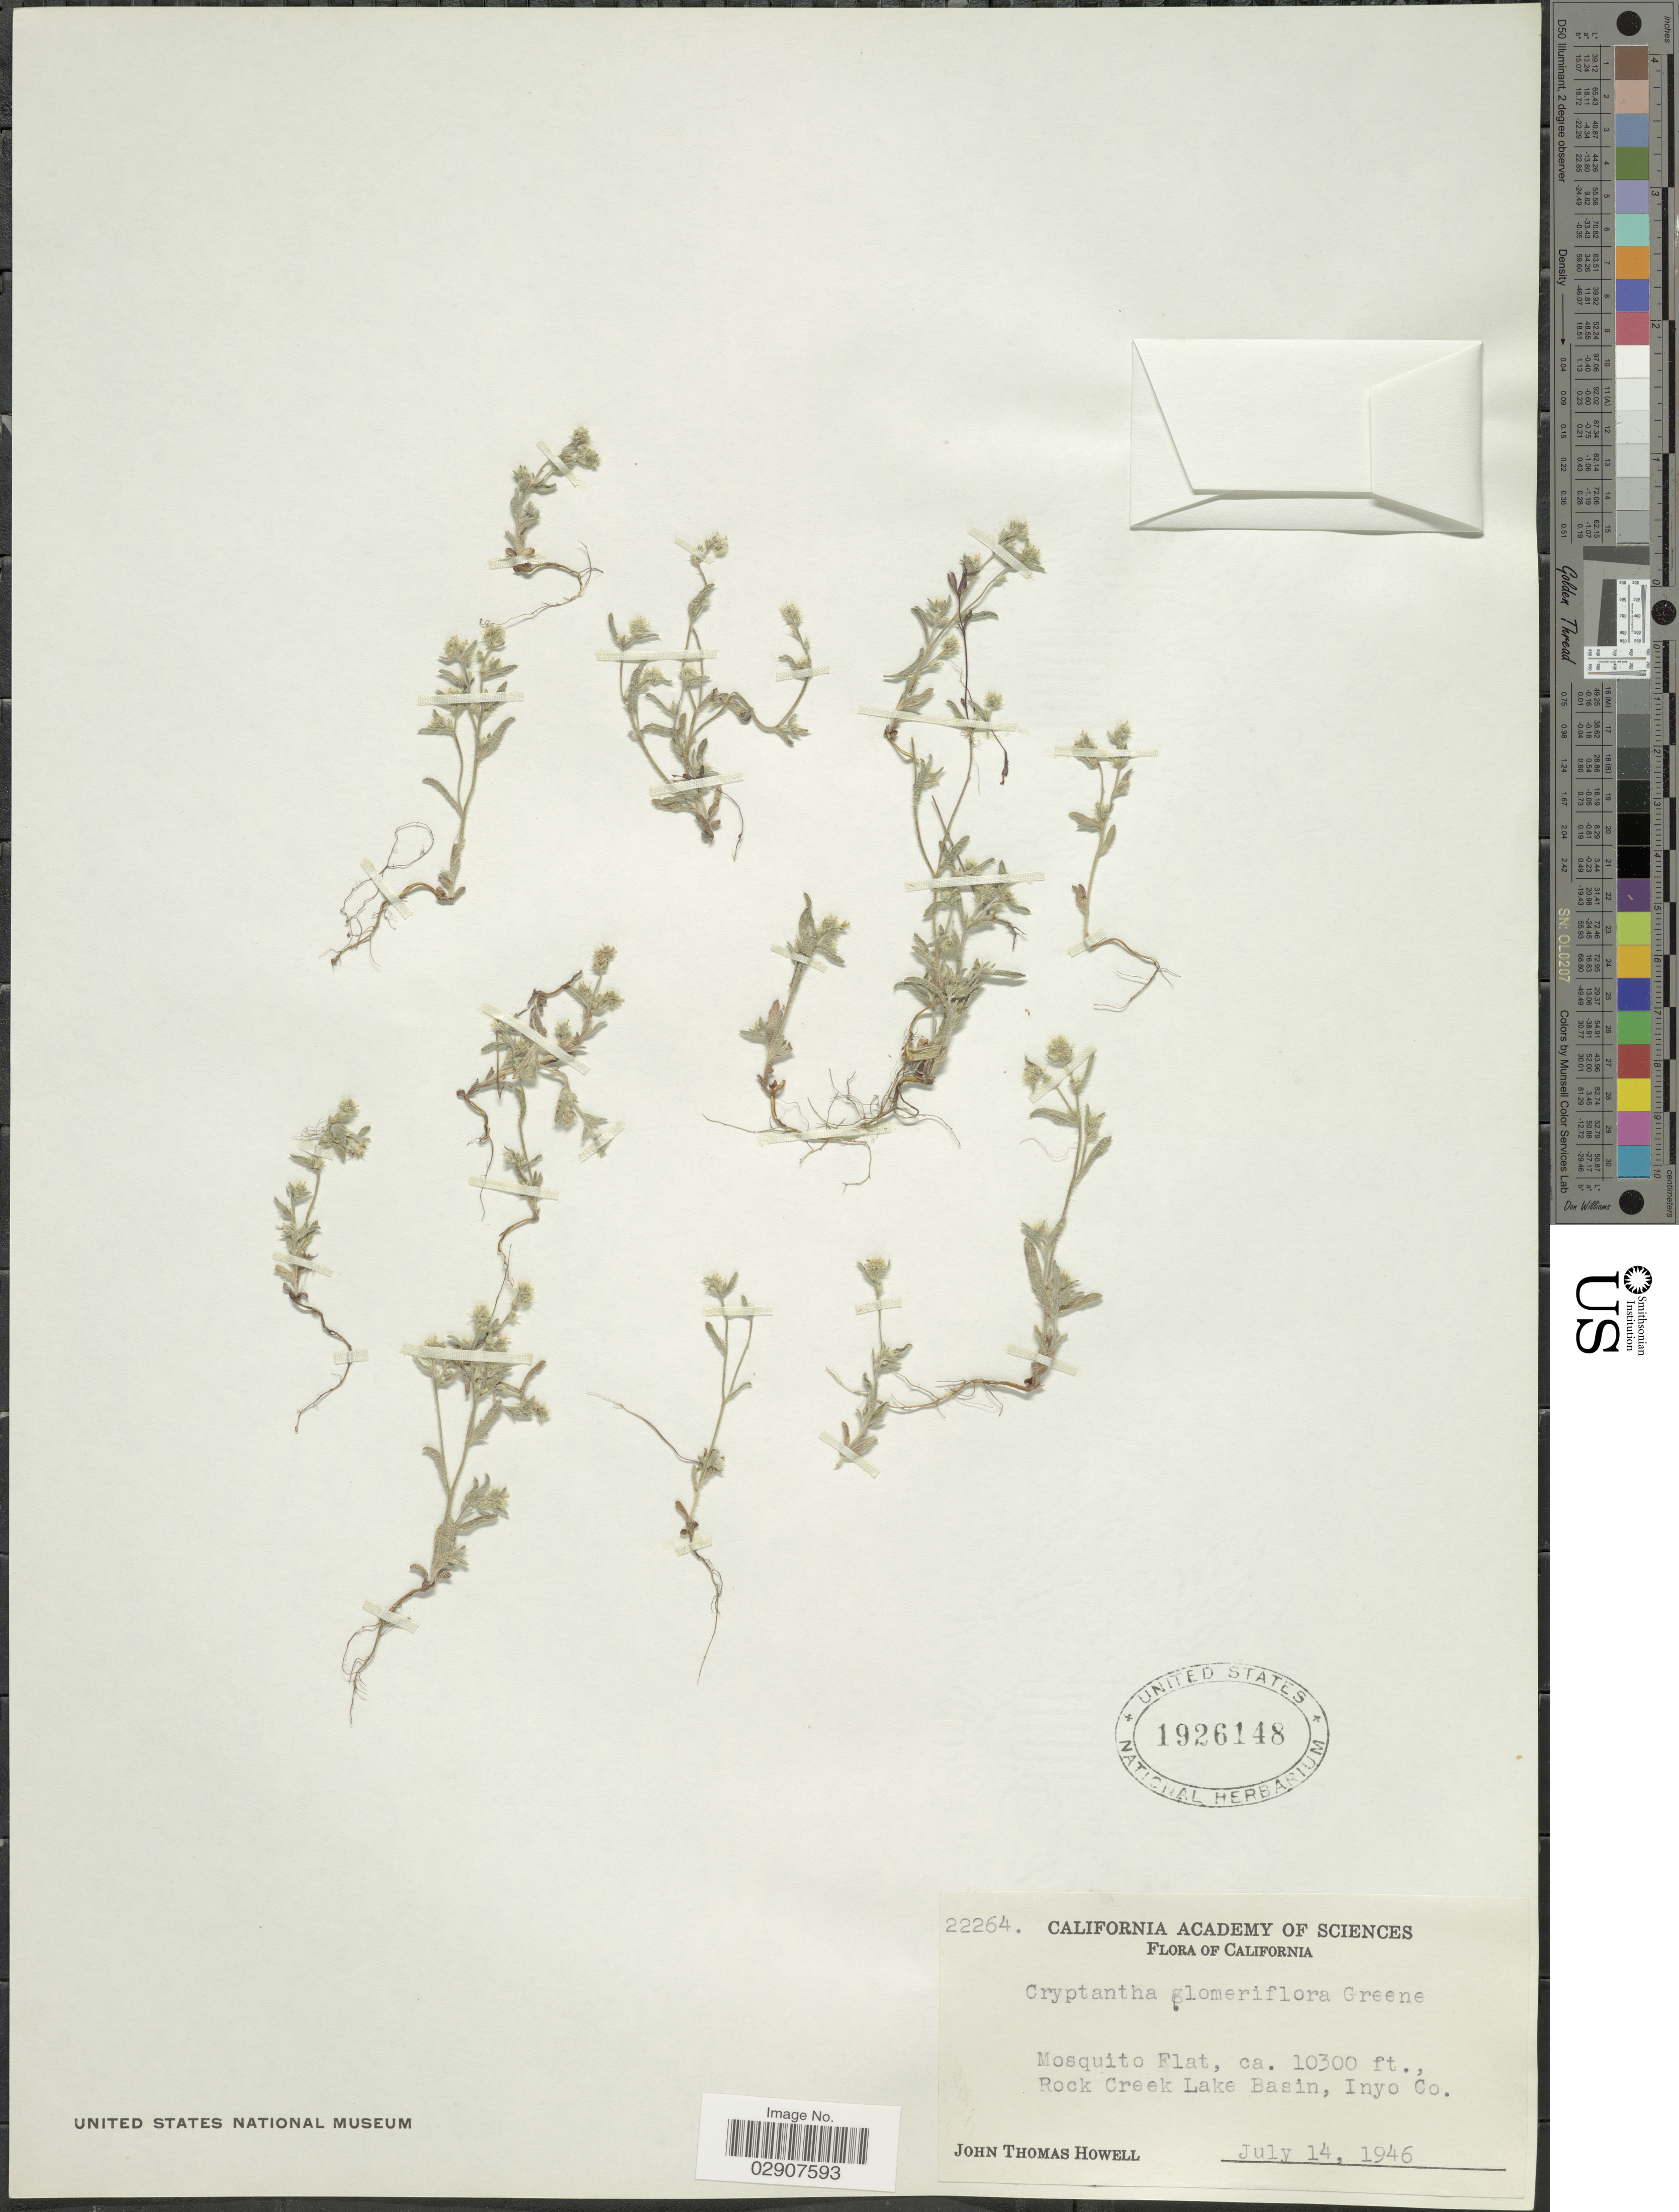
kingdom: Plantae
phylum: Tracheophyta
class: Magnoliopsida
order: Boraginales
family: Boraginaceae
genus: Cryptantha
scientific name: Cryptantha glomeriflora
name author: S.W. Greene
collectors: J. T. Howell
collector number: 22264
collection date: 1946-07-14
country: United States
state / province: California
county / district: Inyo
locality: Mosquito Flat, Rock Creek Lake Basin, Inyo Co.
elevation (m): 3139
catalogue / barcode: US 1926148